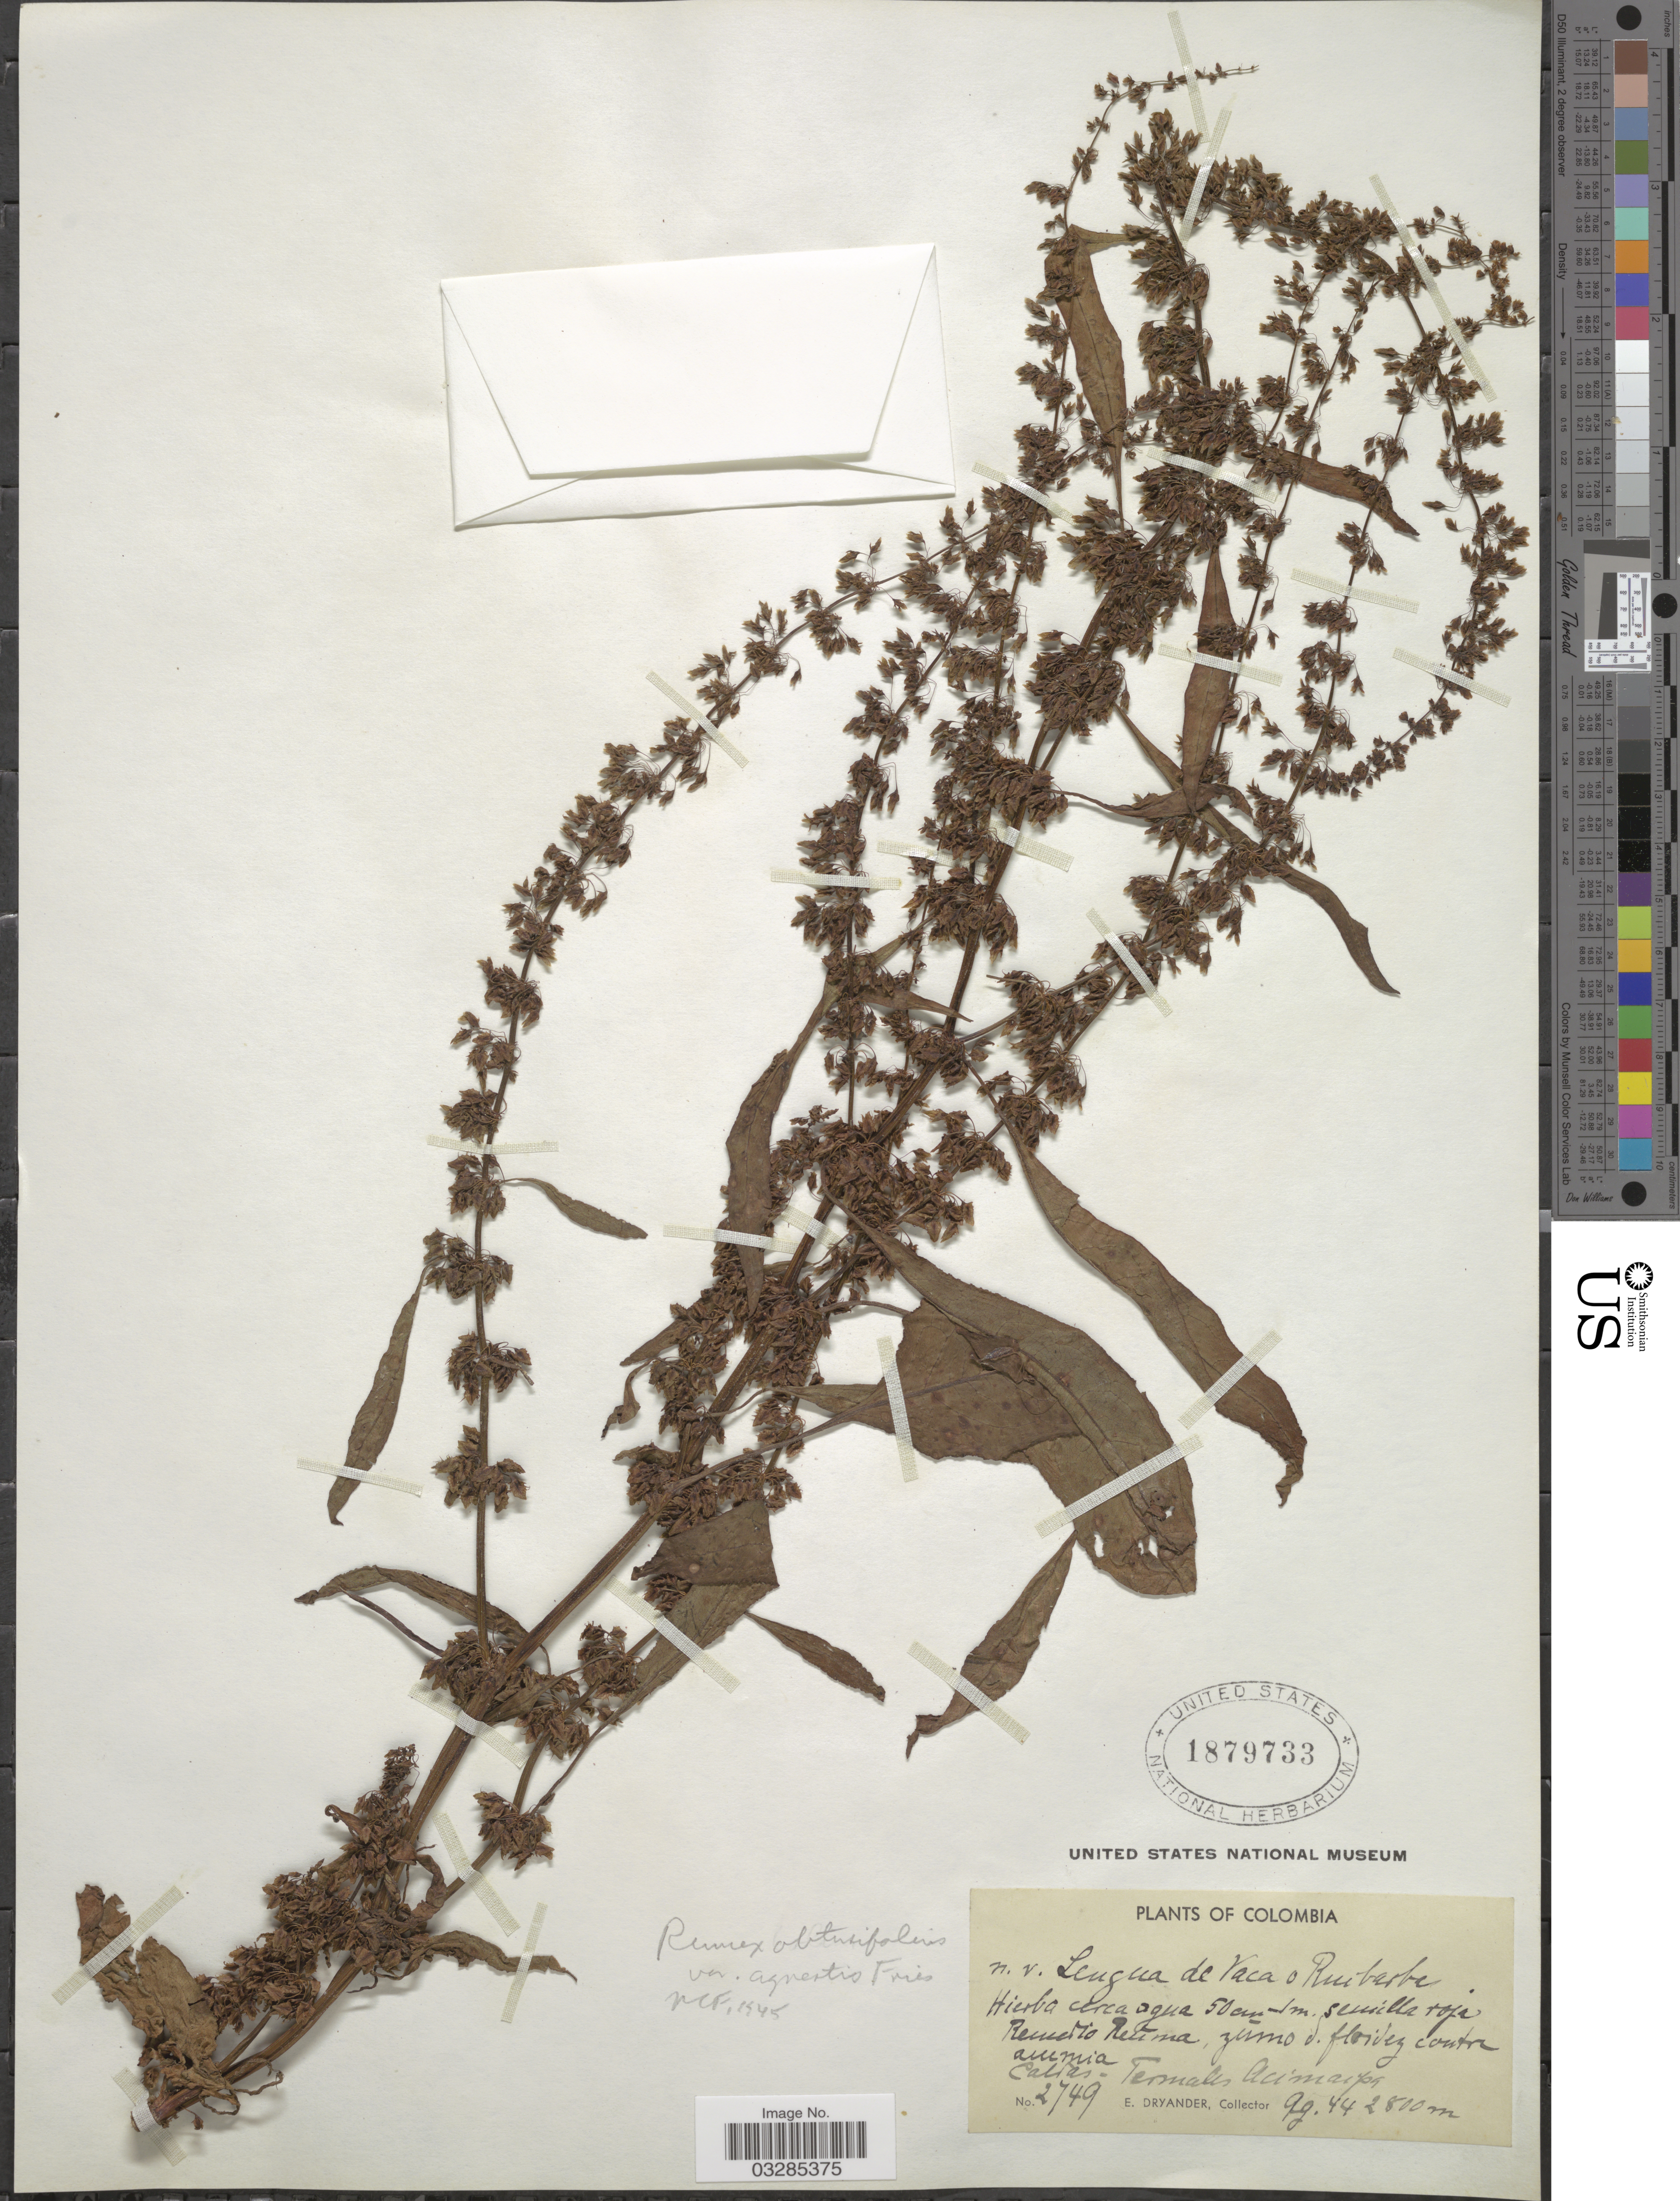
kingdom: Plantae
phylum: Tracheophyta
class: Magnoliopsida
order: Caryophyllales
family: Polygonaceae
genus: Rumex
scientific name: Rumex obtusifolius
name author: L.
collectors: E. Dryander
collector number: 2749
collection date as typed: Transcribed d/m/y: /8/44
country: Colombia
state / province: Caldas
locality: Caldas - Termales Acimaipa.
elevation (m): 2800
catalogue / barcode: US 1879733